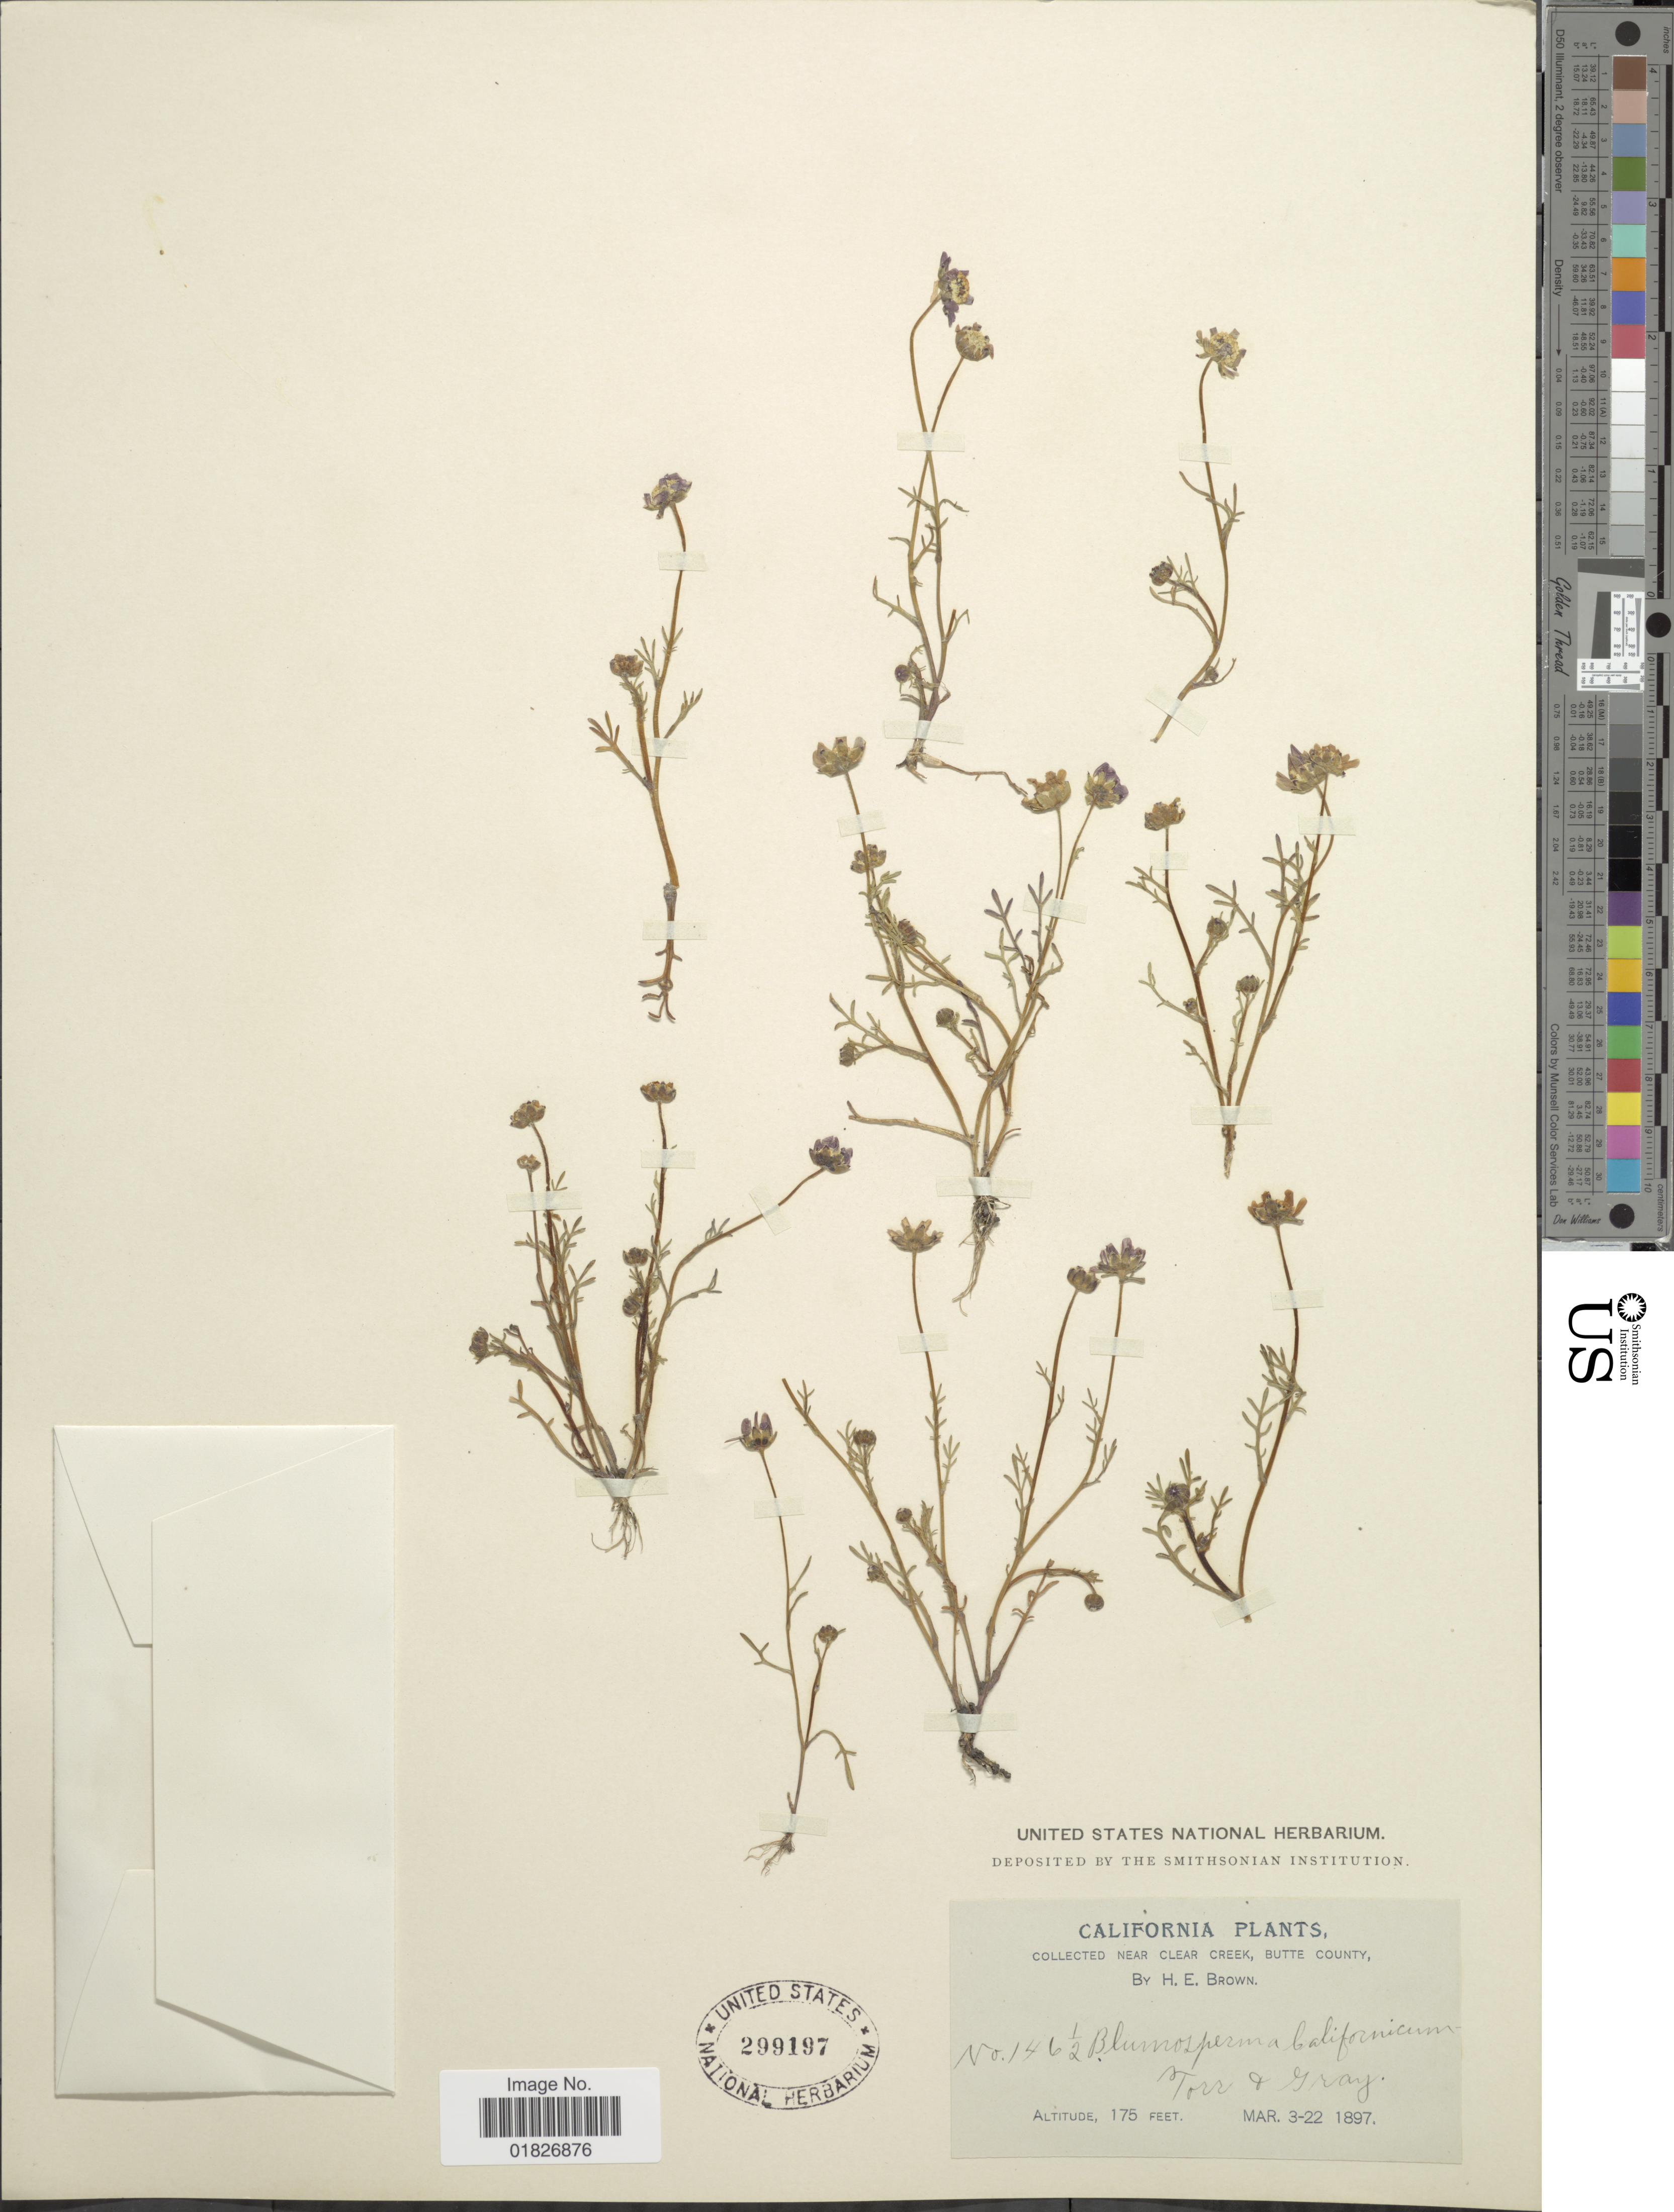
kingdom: Plantae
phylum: Tracheophyta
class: Magnoliopsida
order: Asterales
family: Asteraceae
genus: Blennosperma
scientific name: Blennosperma nanum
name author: (Hook.) S.F. Blake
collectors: H. E. Brown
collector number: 146½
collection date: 1897-03-03/1897-03-22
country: United States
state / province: California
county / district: Butte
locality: Near Clear Creek, Butte County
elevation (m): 53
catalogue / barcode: US 299197